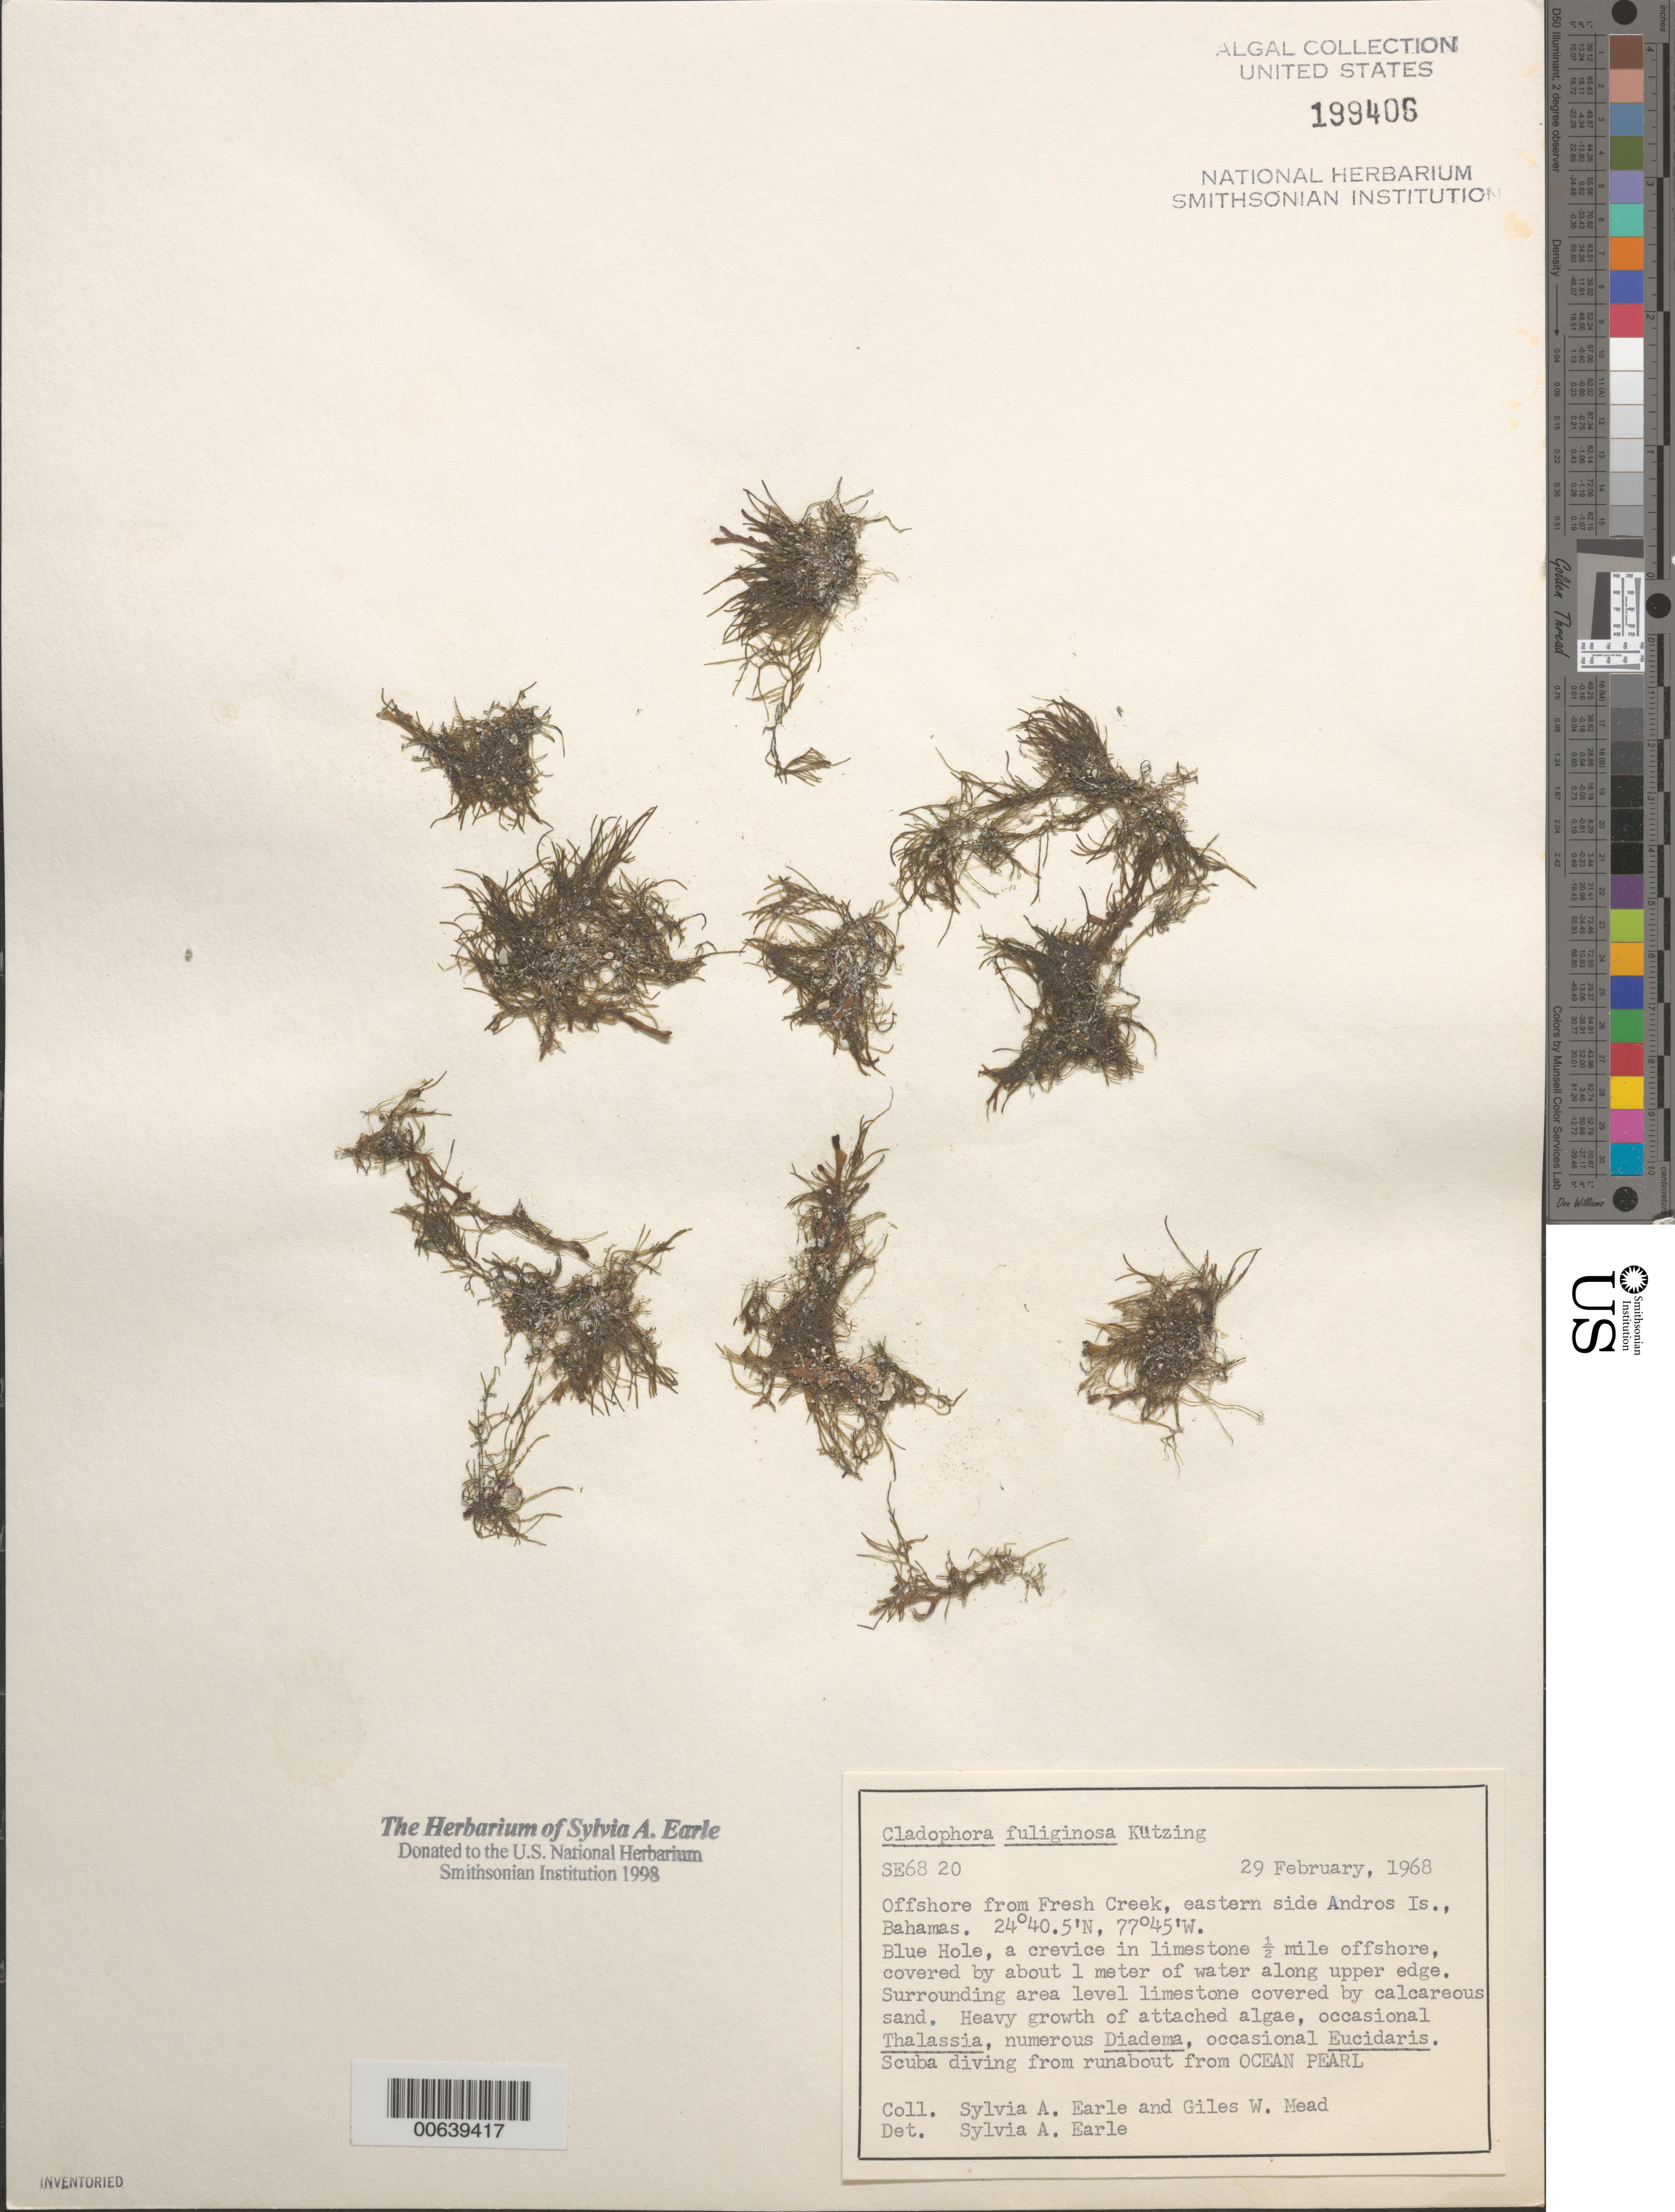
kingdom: Plantae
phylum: Chlorophyta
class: Ulvophyceae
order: Cladophorales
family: Cladophoraceae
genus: Cladophora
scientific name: Cladophora fuliginosa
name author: Kütz.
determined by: Earle, S. A.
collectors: S. A. Earle & G. W. Mead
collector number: SE 6820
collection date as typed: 29 Feb 1968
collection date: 1968-02-29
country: Bahamas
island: Andros Island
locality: Blue Hole, off Fresh Creek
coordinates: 24 40.5' N, 77 45' W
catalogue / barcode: US 199406